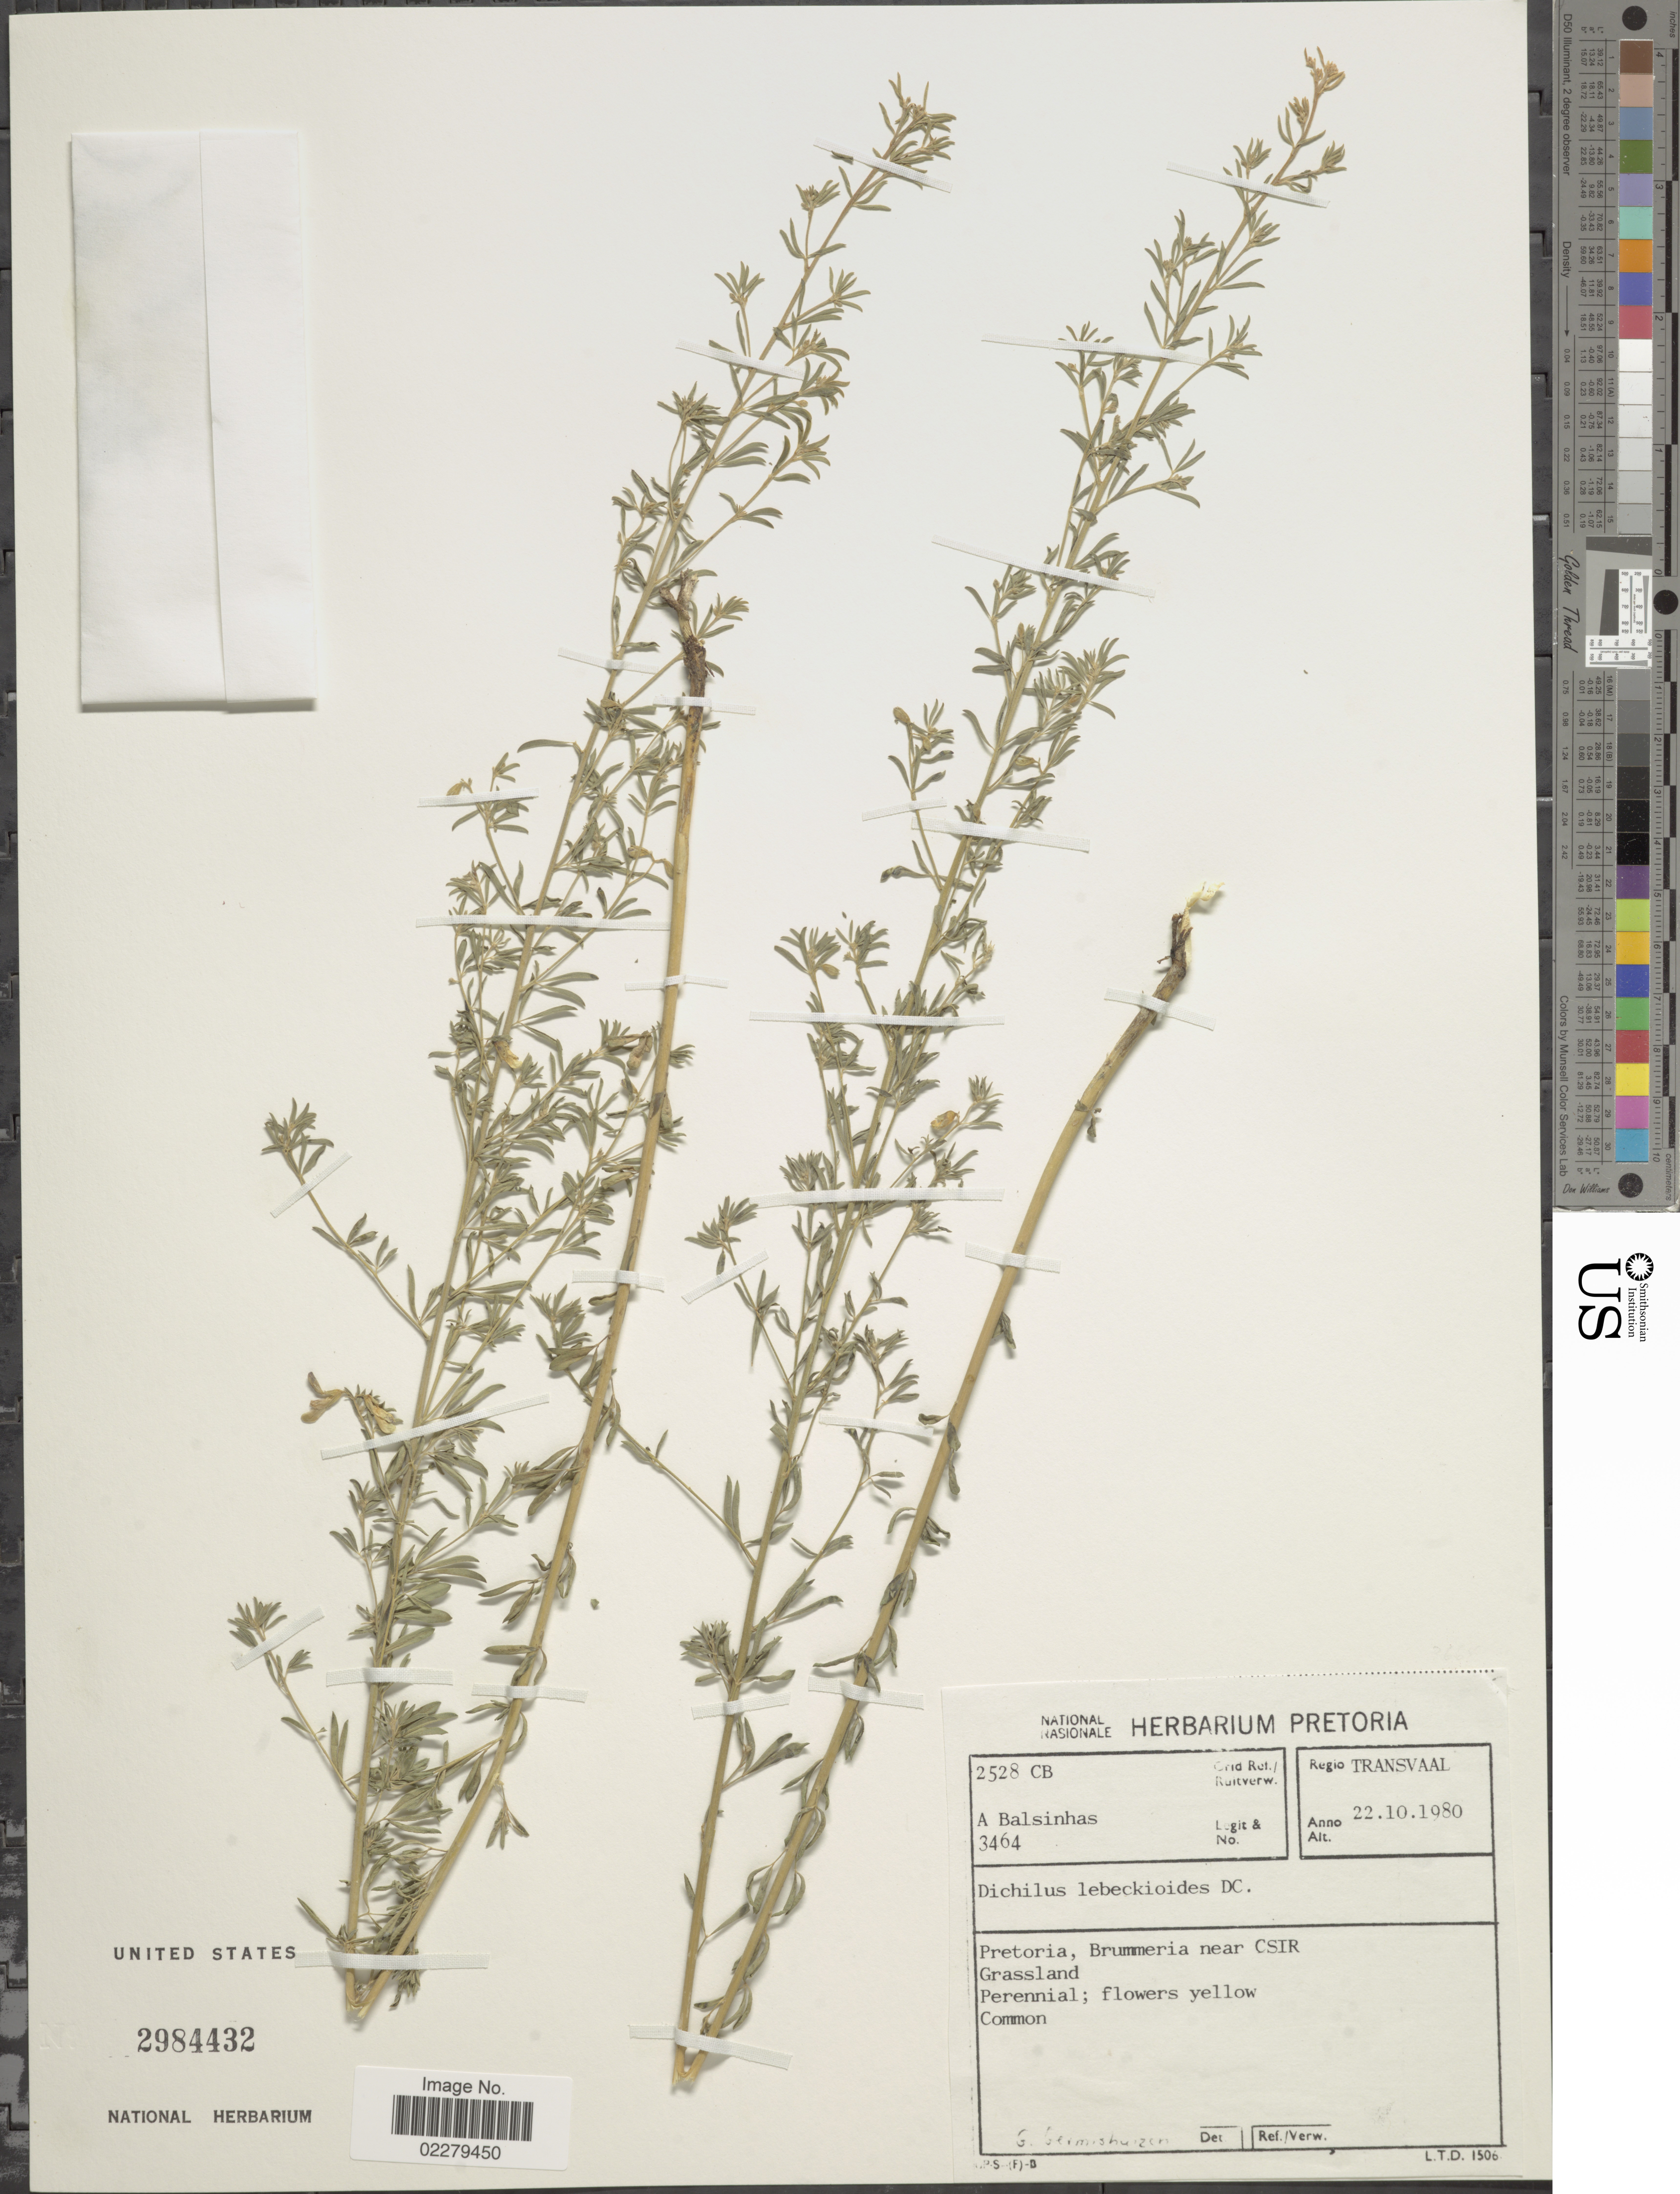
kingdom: Plantae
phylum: Tracheophyta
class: Magnoliopsida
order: Fabales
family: Fabaceae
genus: Dichilus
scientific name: Dichilus lebeckioides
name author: DC.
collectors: A. A. Balsinhas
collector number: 3464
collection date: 1980-10-22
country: South Africa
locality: Regio Transvaal. Pretoria, Brummeria near CSIR. grassland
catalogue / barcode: US 2984432